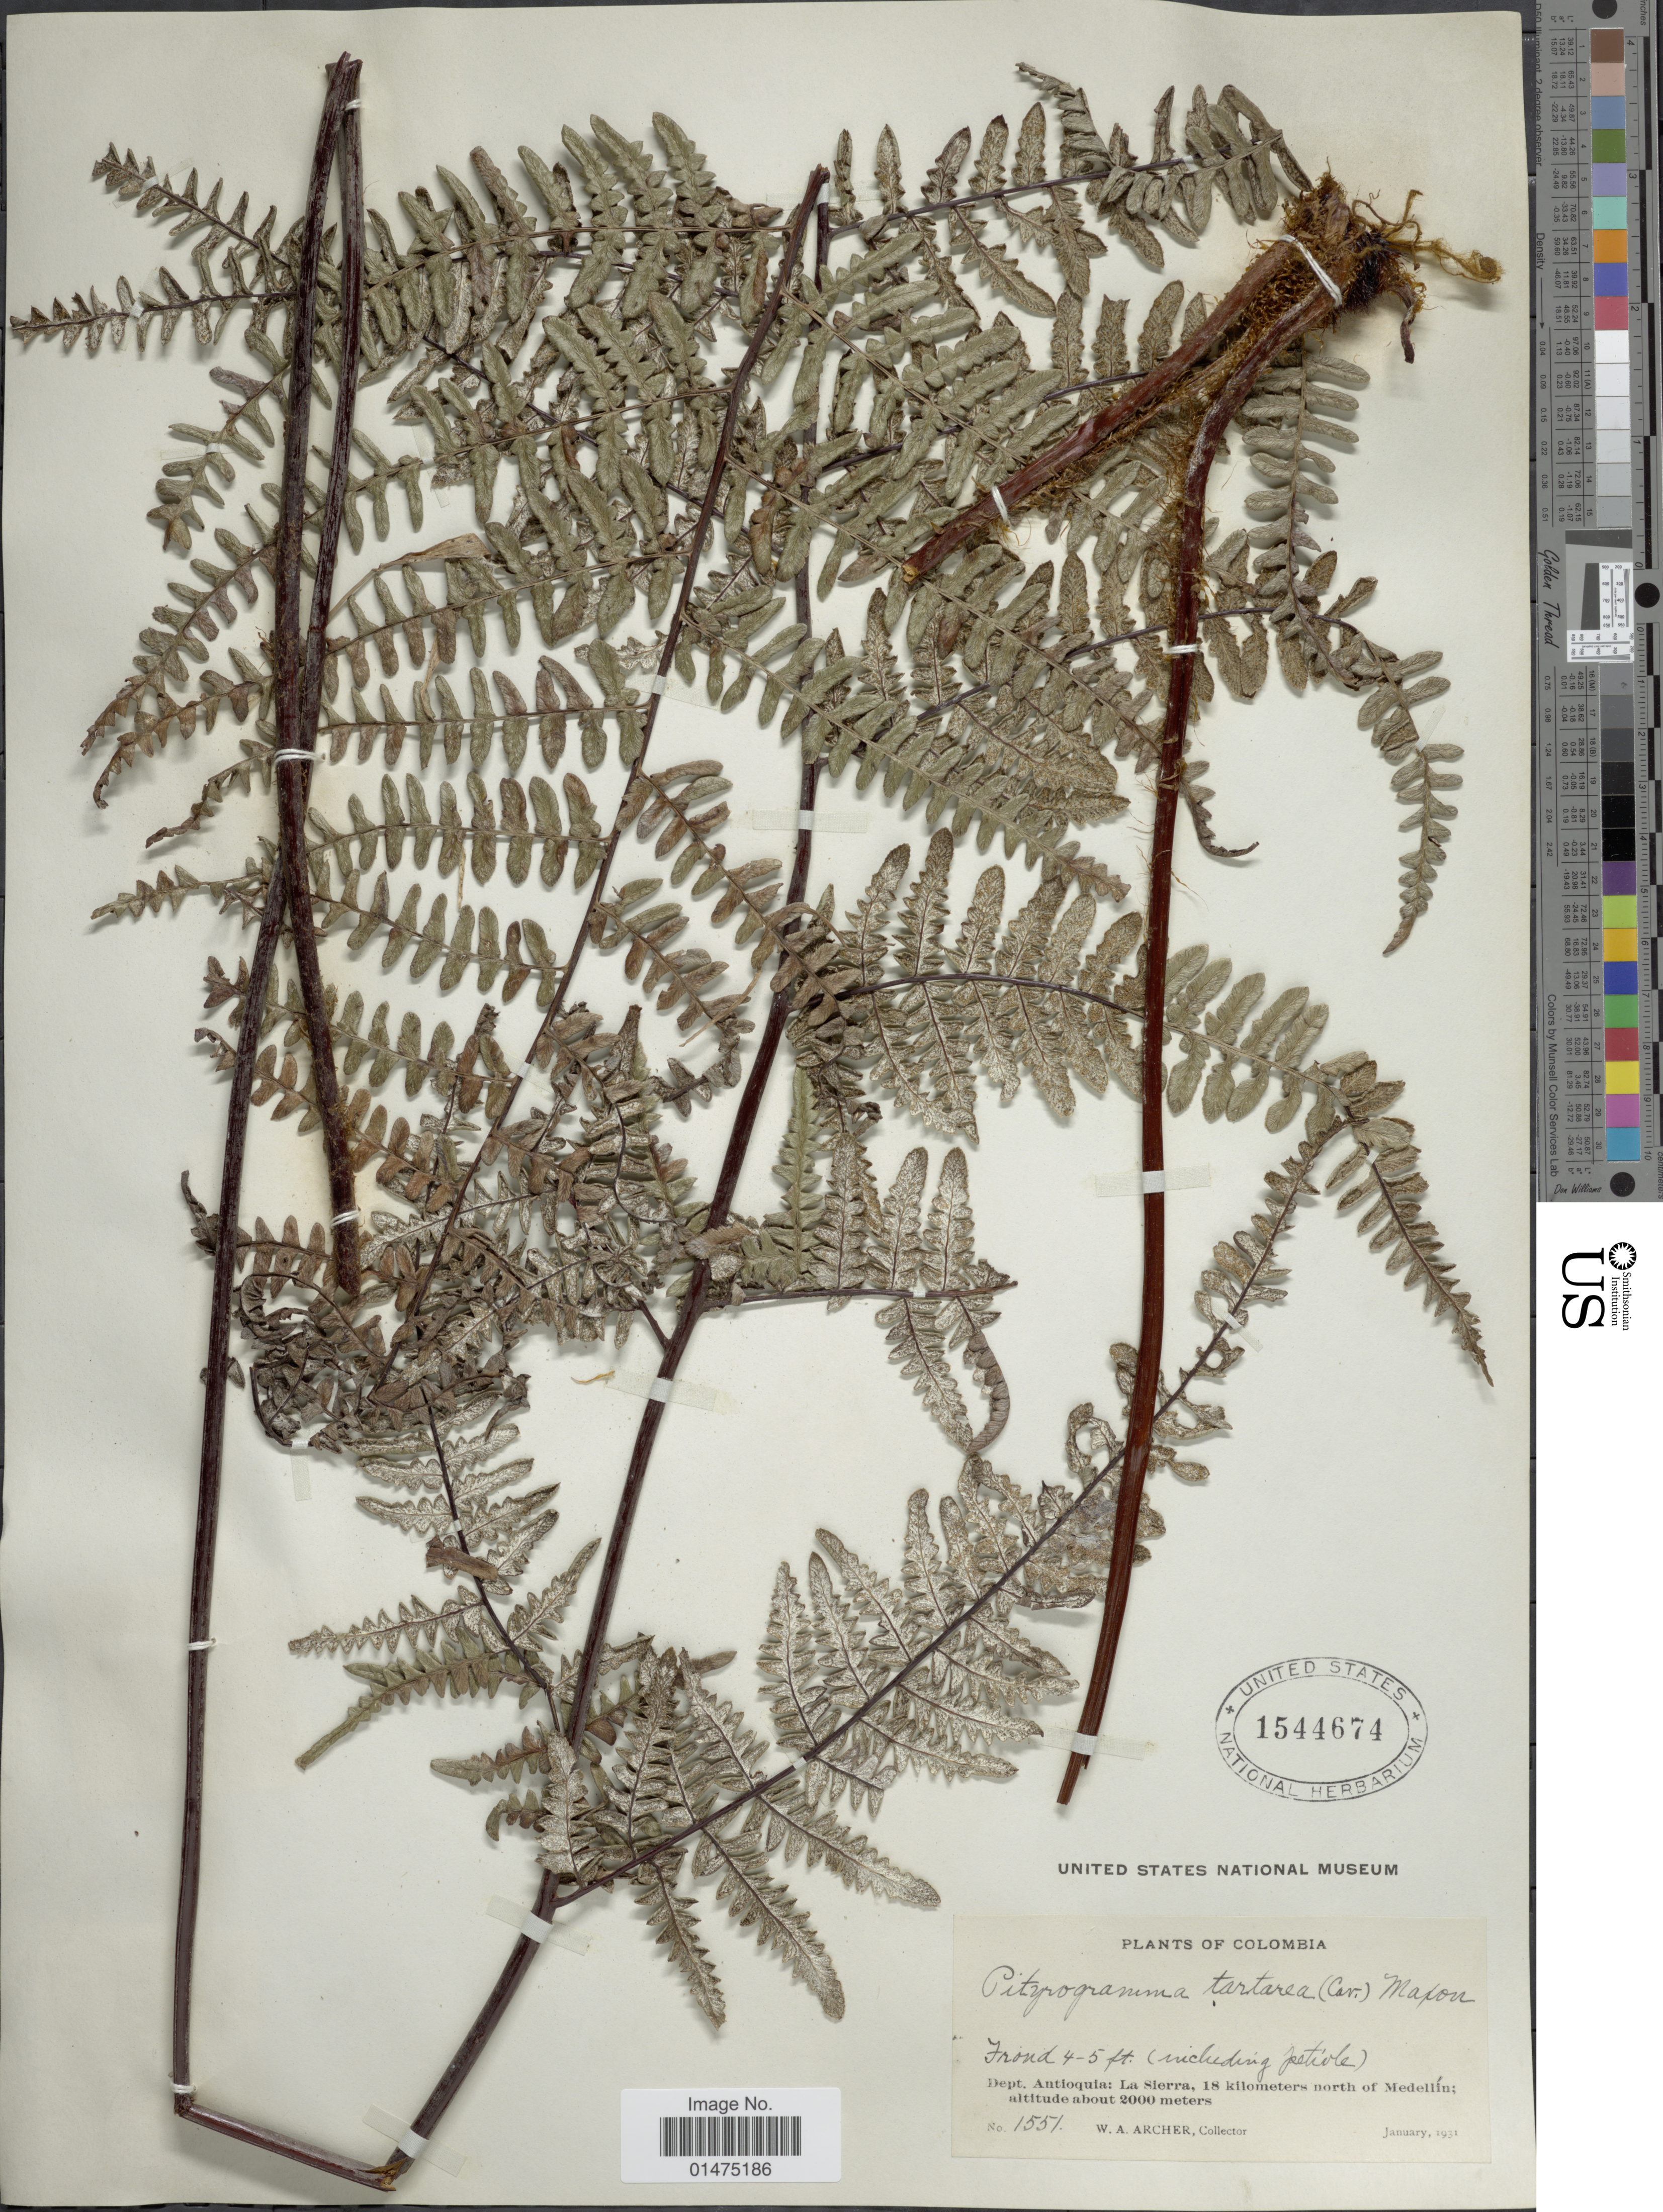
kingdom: Plantae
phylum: Tracheophyta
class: Polypodiopsida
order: Polypodiales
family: Pteridaceae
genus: Pityrogramma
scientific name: Pityrogramma tartarea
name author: (Cav.) Maxon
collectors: W. A. Archer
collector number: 1551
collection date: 1931-01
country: Colombia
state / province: Antioquia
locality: La Sierra, 18 Kilometers north of Medellin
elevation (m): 2000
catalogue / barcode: US 1544674